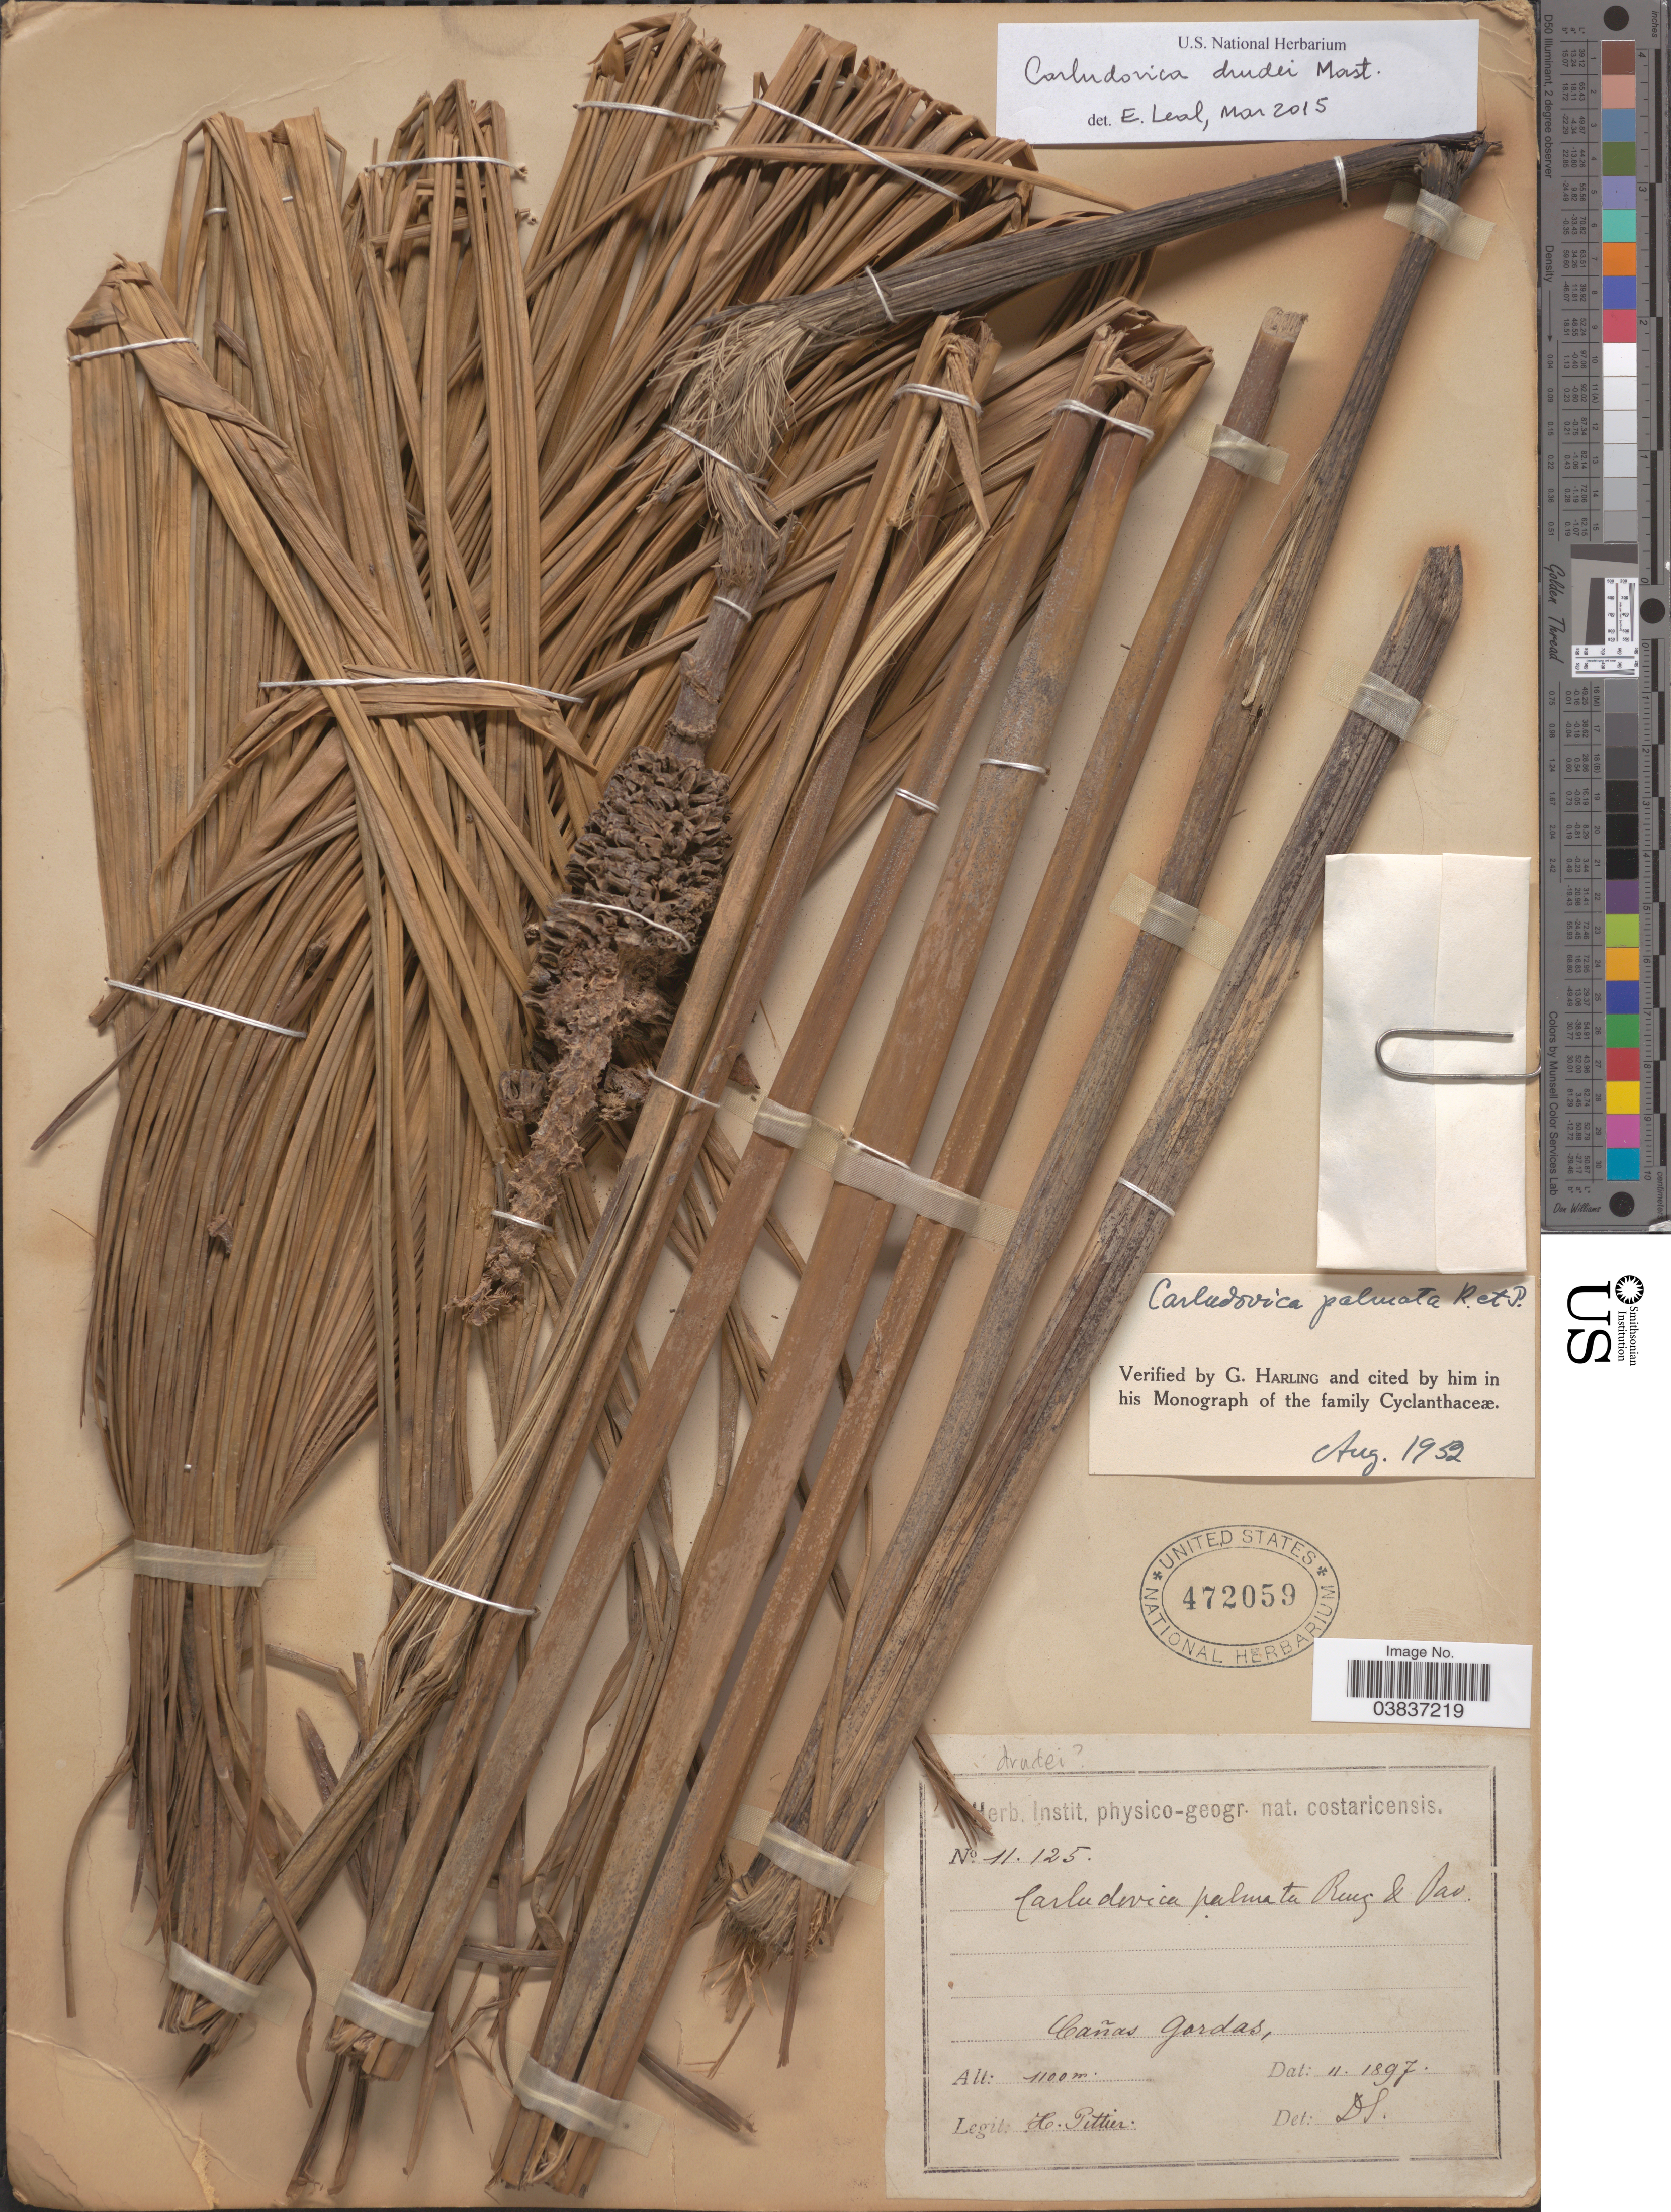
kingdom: Plantae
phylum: Tracheophyta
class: Liliopsida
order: Pandanales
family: Cyclanthaceae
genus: Carludovica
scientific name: Carludovica drudei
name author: Mast.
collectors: H. F. Pittier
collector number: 11125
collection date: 1897-11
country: Costa Rica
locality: Cañas Gordas.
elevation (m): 1100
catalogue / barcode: US 472059